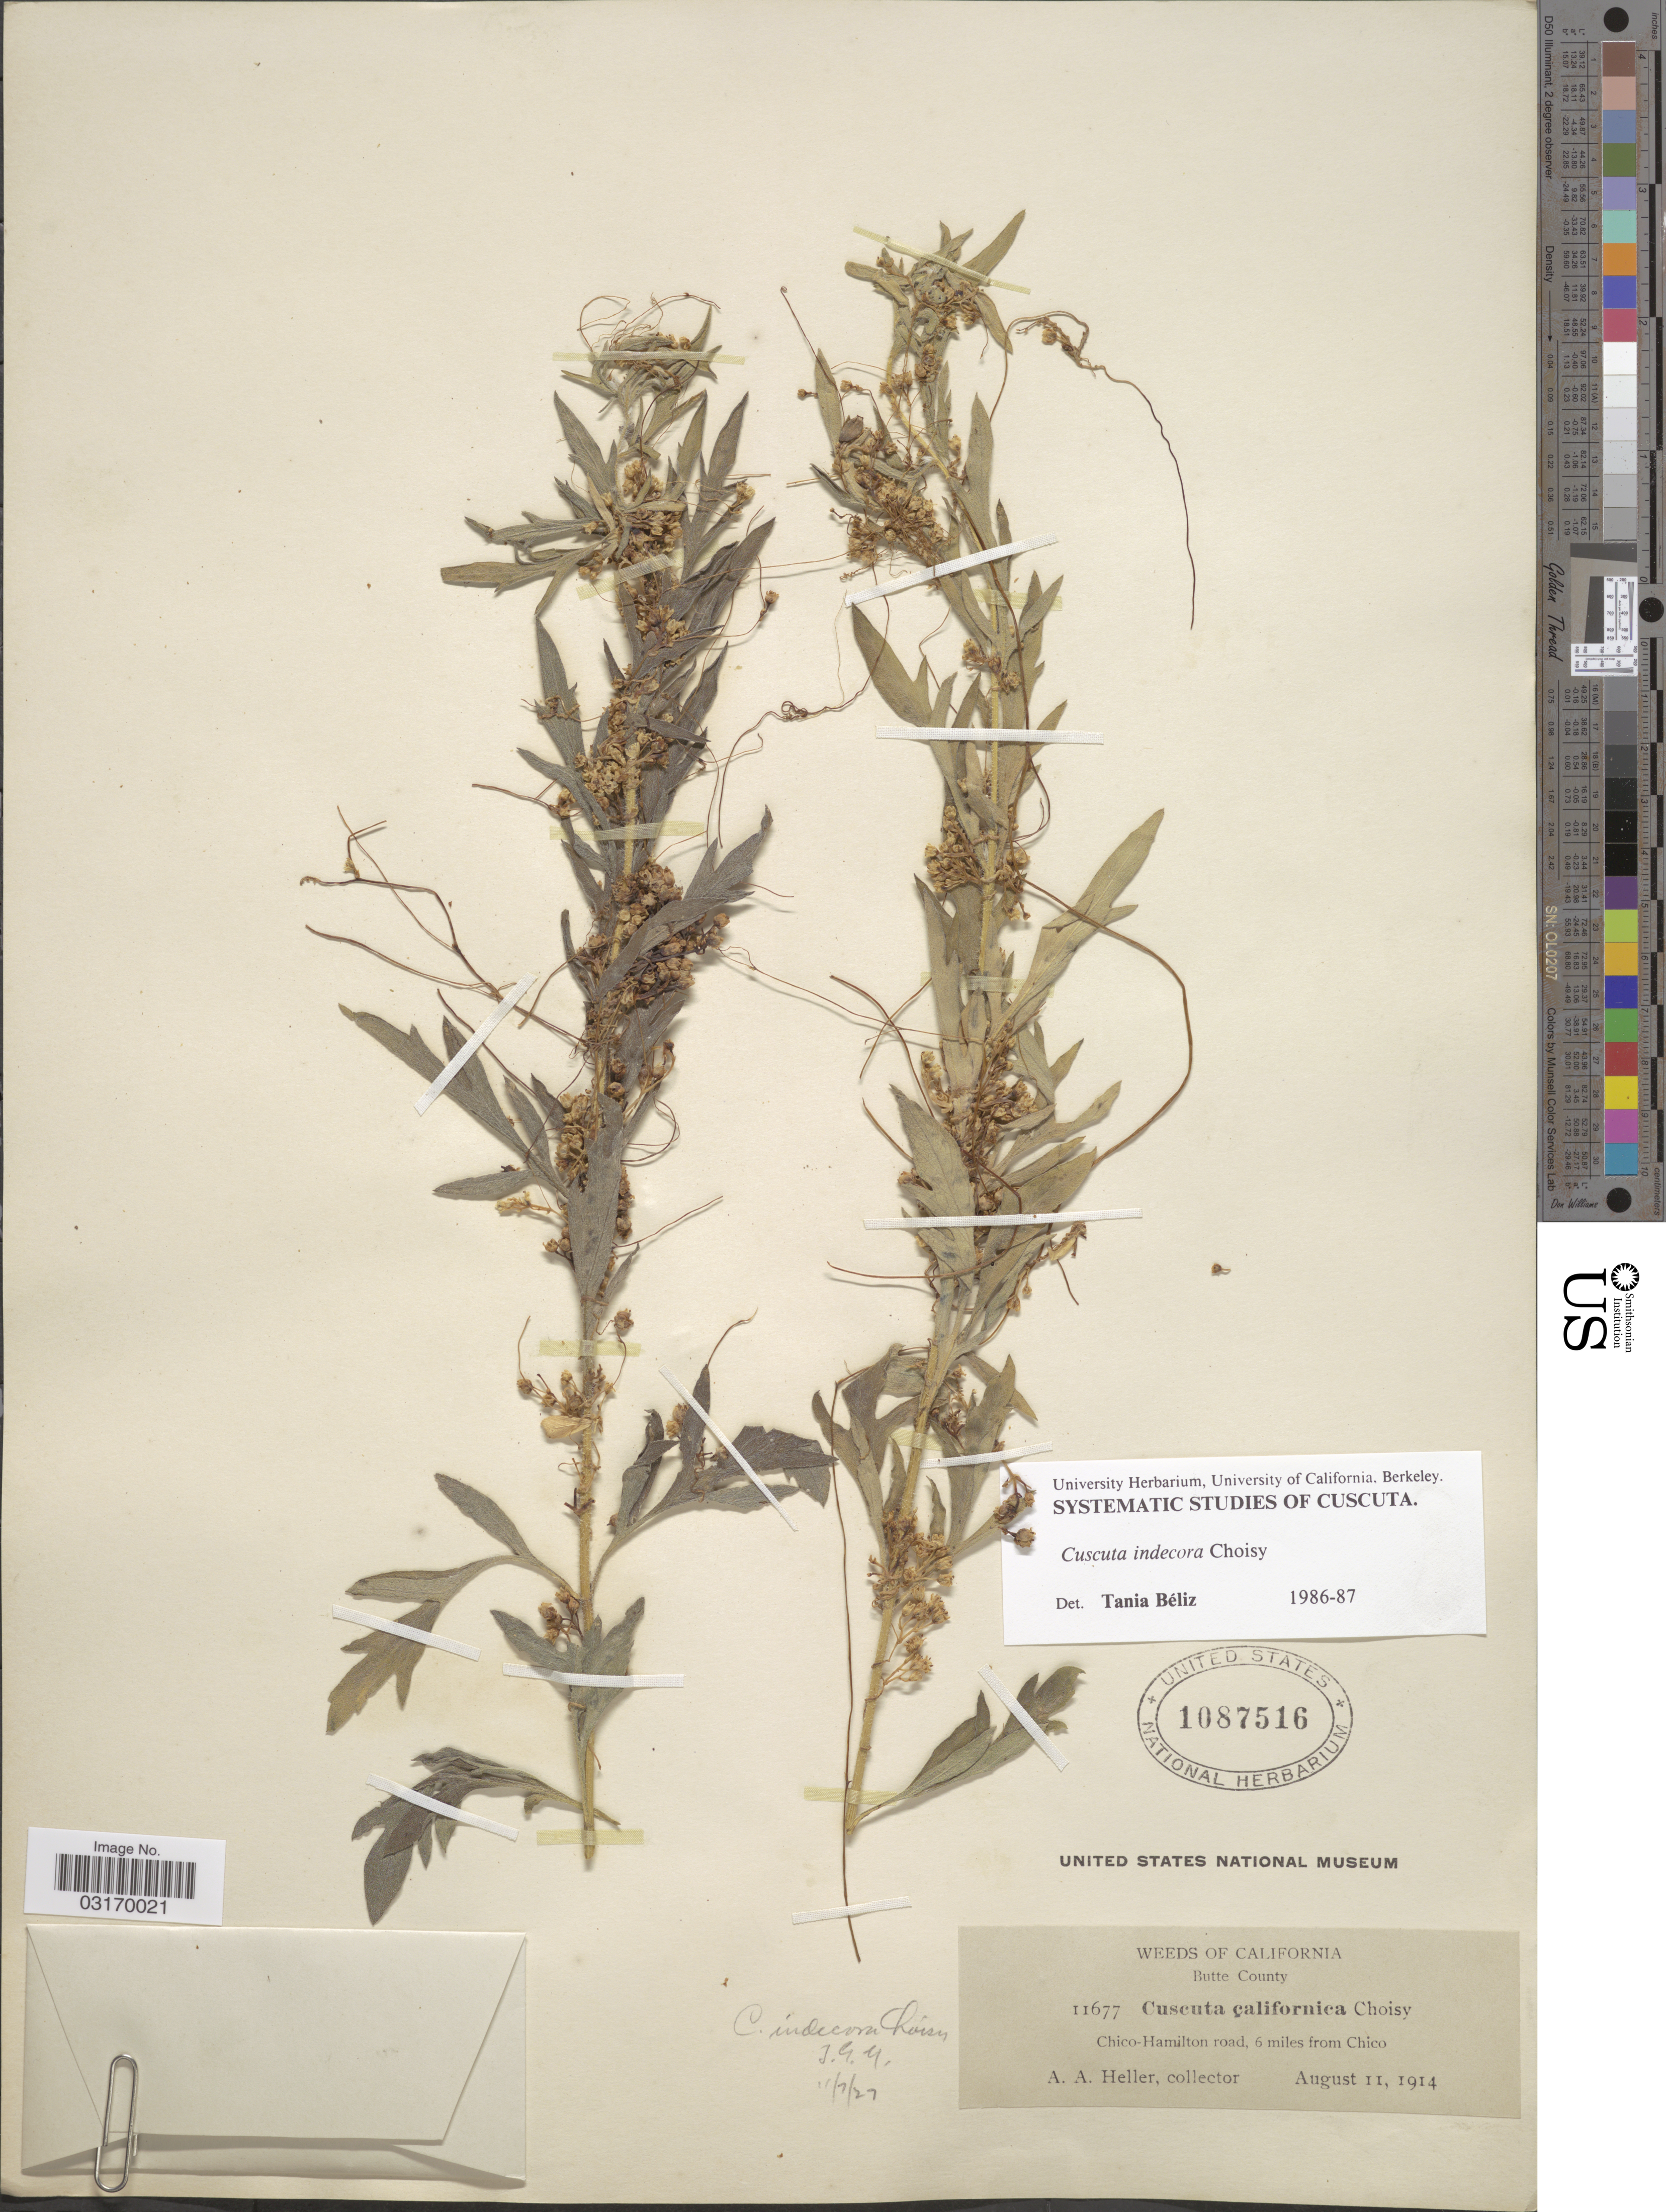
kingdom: Plantae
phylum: Tracheophyta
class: Magnoliopsida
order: Solanales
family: Convolvulaceae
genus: Cuscuta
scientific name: Cuscuta indecora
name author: Choisy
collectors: A. A. Heller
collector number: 11677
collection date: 1914-08-11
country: United States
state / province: California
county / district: Butte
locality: Butte County. Chico-Hamilton road, 6 miles from Chico.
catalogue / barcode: US 1087516